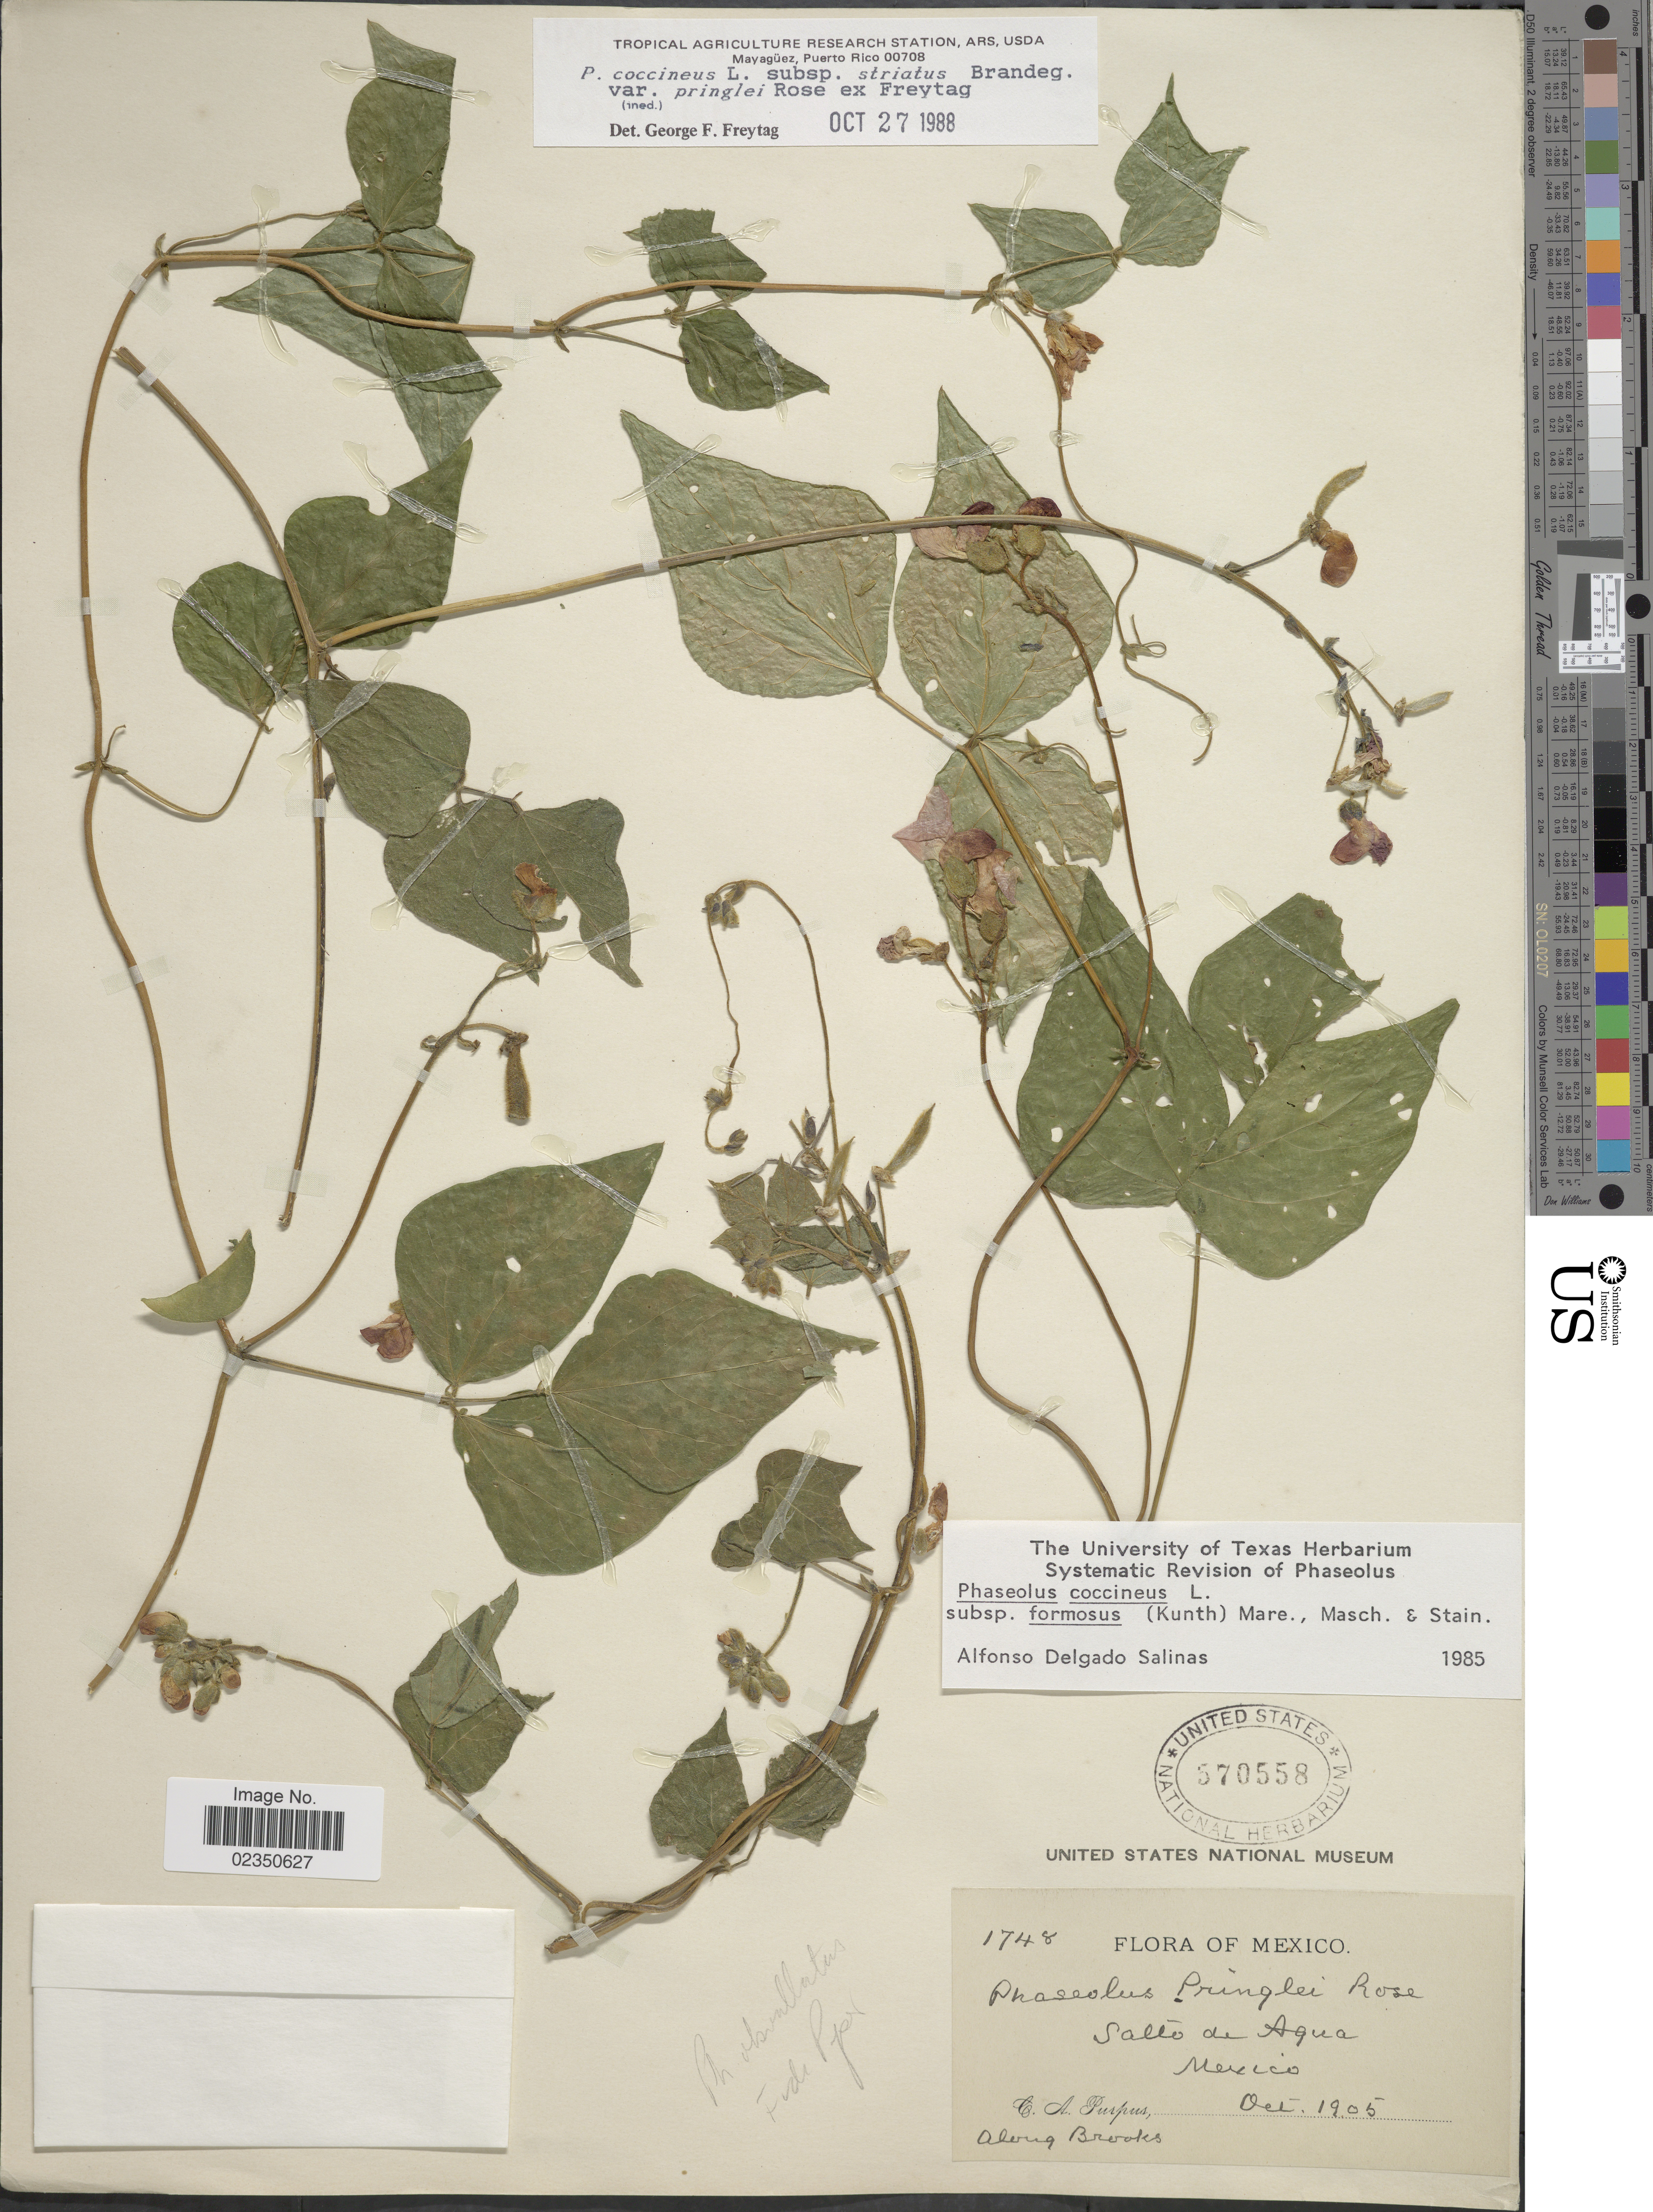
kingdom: Plantae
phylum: Tracheophyta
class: Magnoliopsida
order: Fabales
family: Fabaceae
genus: Phaseolus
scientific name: Phaseolus coccineus var. pringlei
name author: Rose ex Freytag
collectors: C. A. Purpus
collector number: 1748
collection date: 1905-10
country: Mexico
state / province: México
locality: Salto de Agua, along Brooks.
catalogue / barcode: US 570558